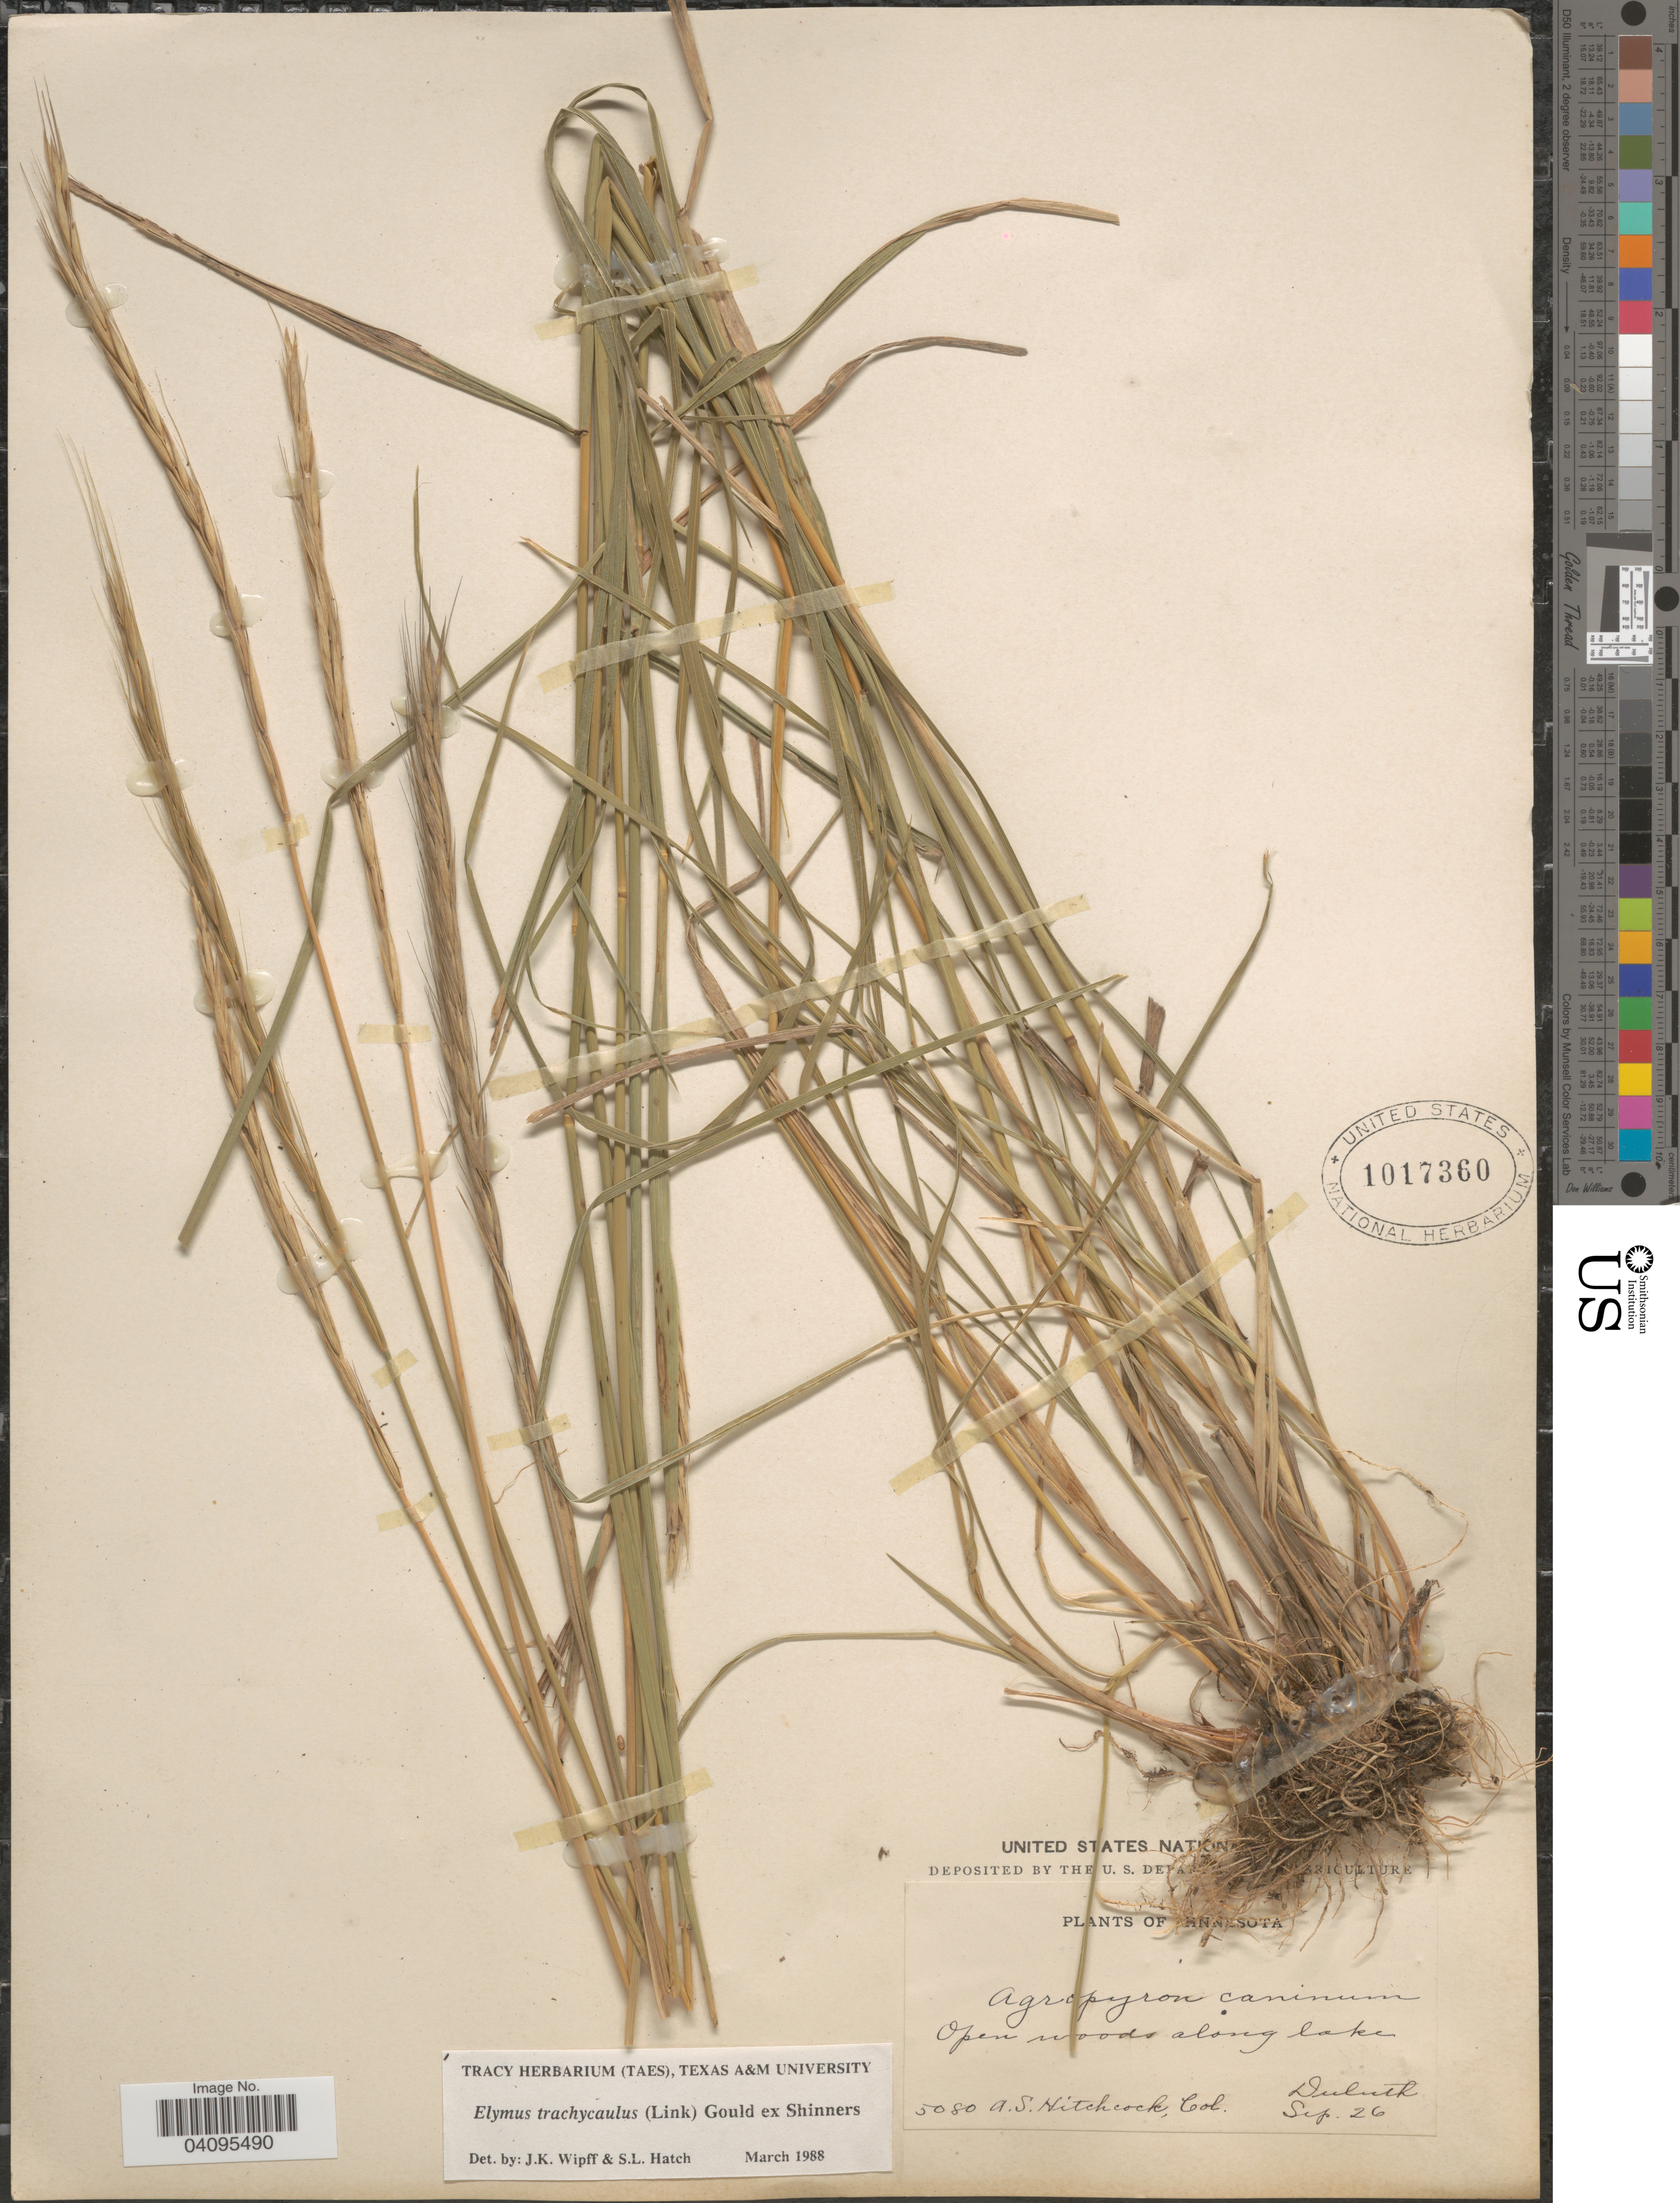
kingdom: Plantae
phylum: Tracheophyta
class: Liliopsida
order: Poales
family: Poaceae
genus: Elymus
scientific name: Elymus trachycaulus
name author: (Link) Gould ex Shinners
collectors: A. S. Hitchcock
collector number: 5080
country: United States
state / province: Minnesota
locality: Open woods along lake. Duluth.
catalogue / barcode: US 1017360